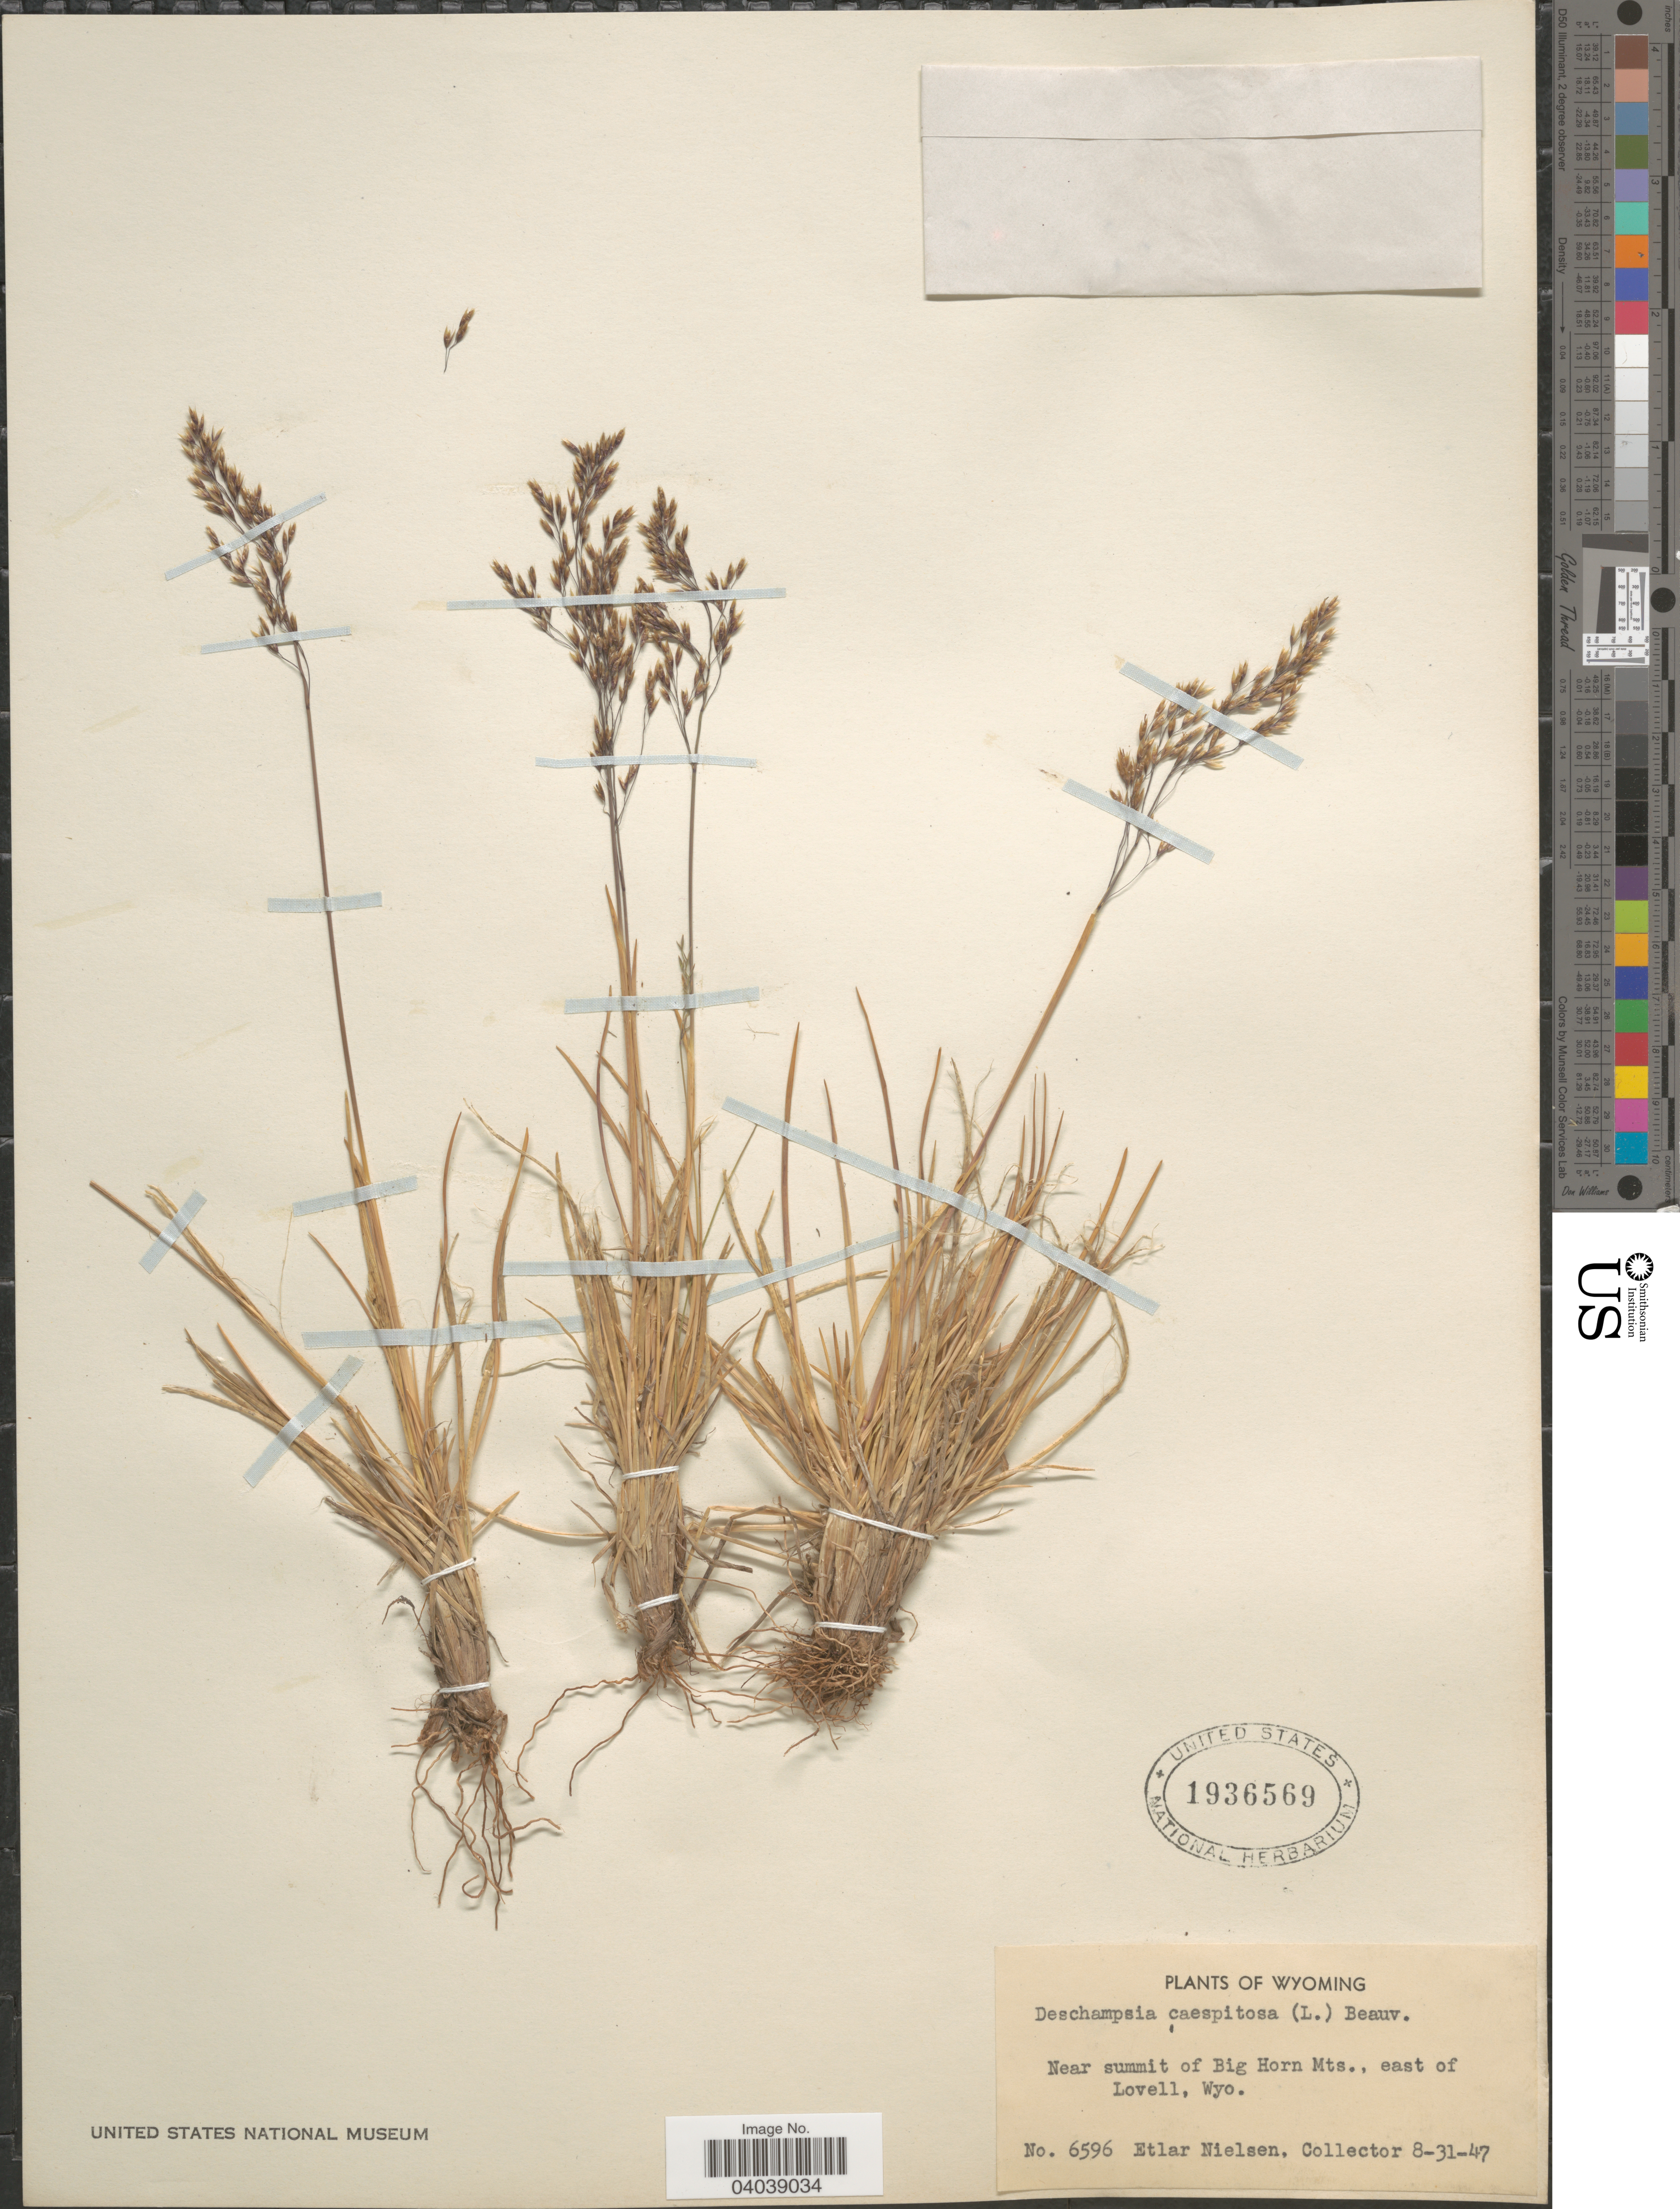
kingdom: Plantae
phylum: Tracheophyta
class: Liliopsida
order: Poales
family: Poaceae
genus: Deschampsia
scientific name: Deschampsia cespitosa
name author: (L.) P. Beauv.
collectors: E. Nielsen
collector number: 6596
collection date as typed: Transcribed d/m/y: 31/8/47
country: United States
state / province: Wyoming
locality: Near summit of Big Horn Mts., east of Lovell.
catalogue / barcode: US 1936569